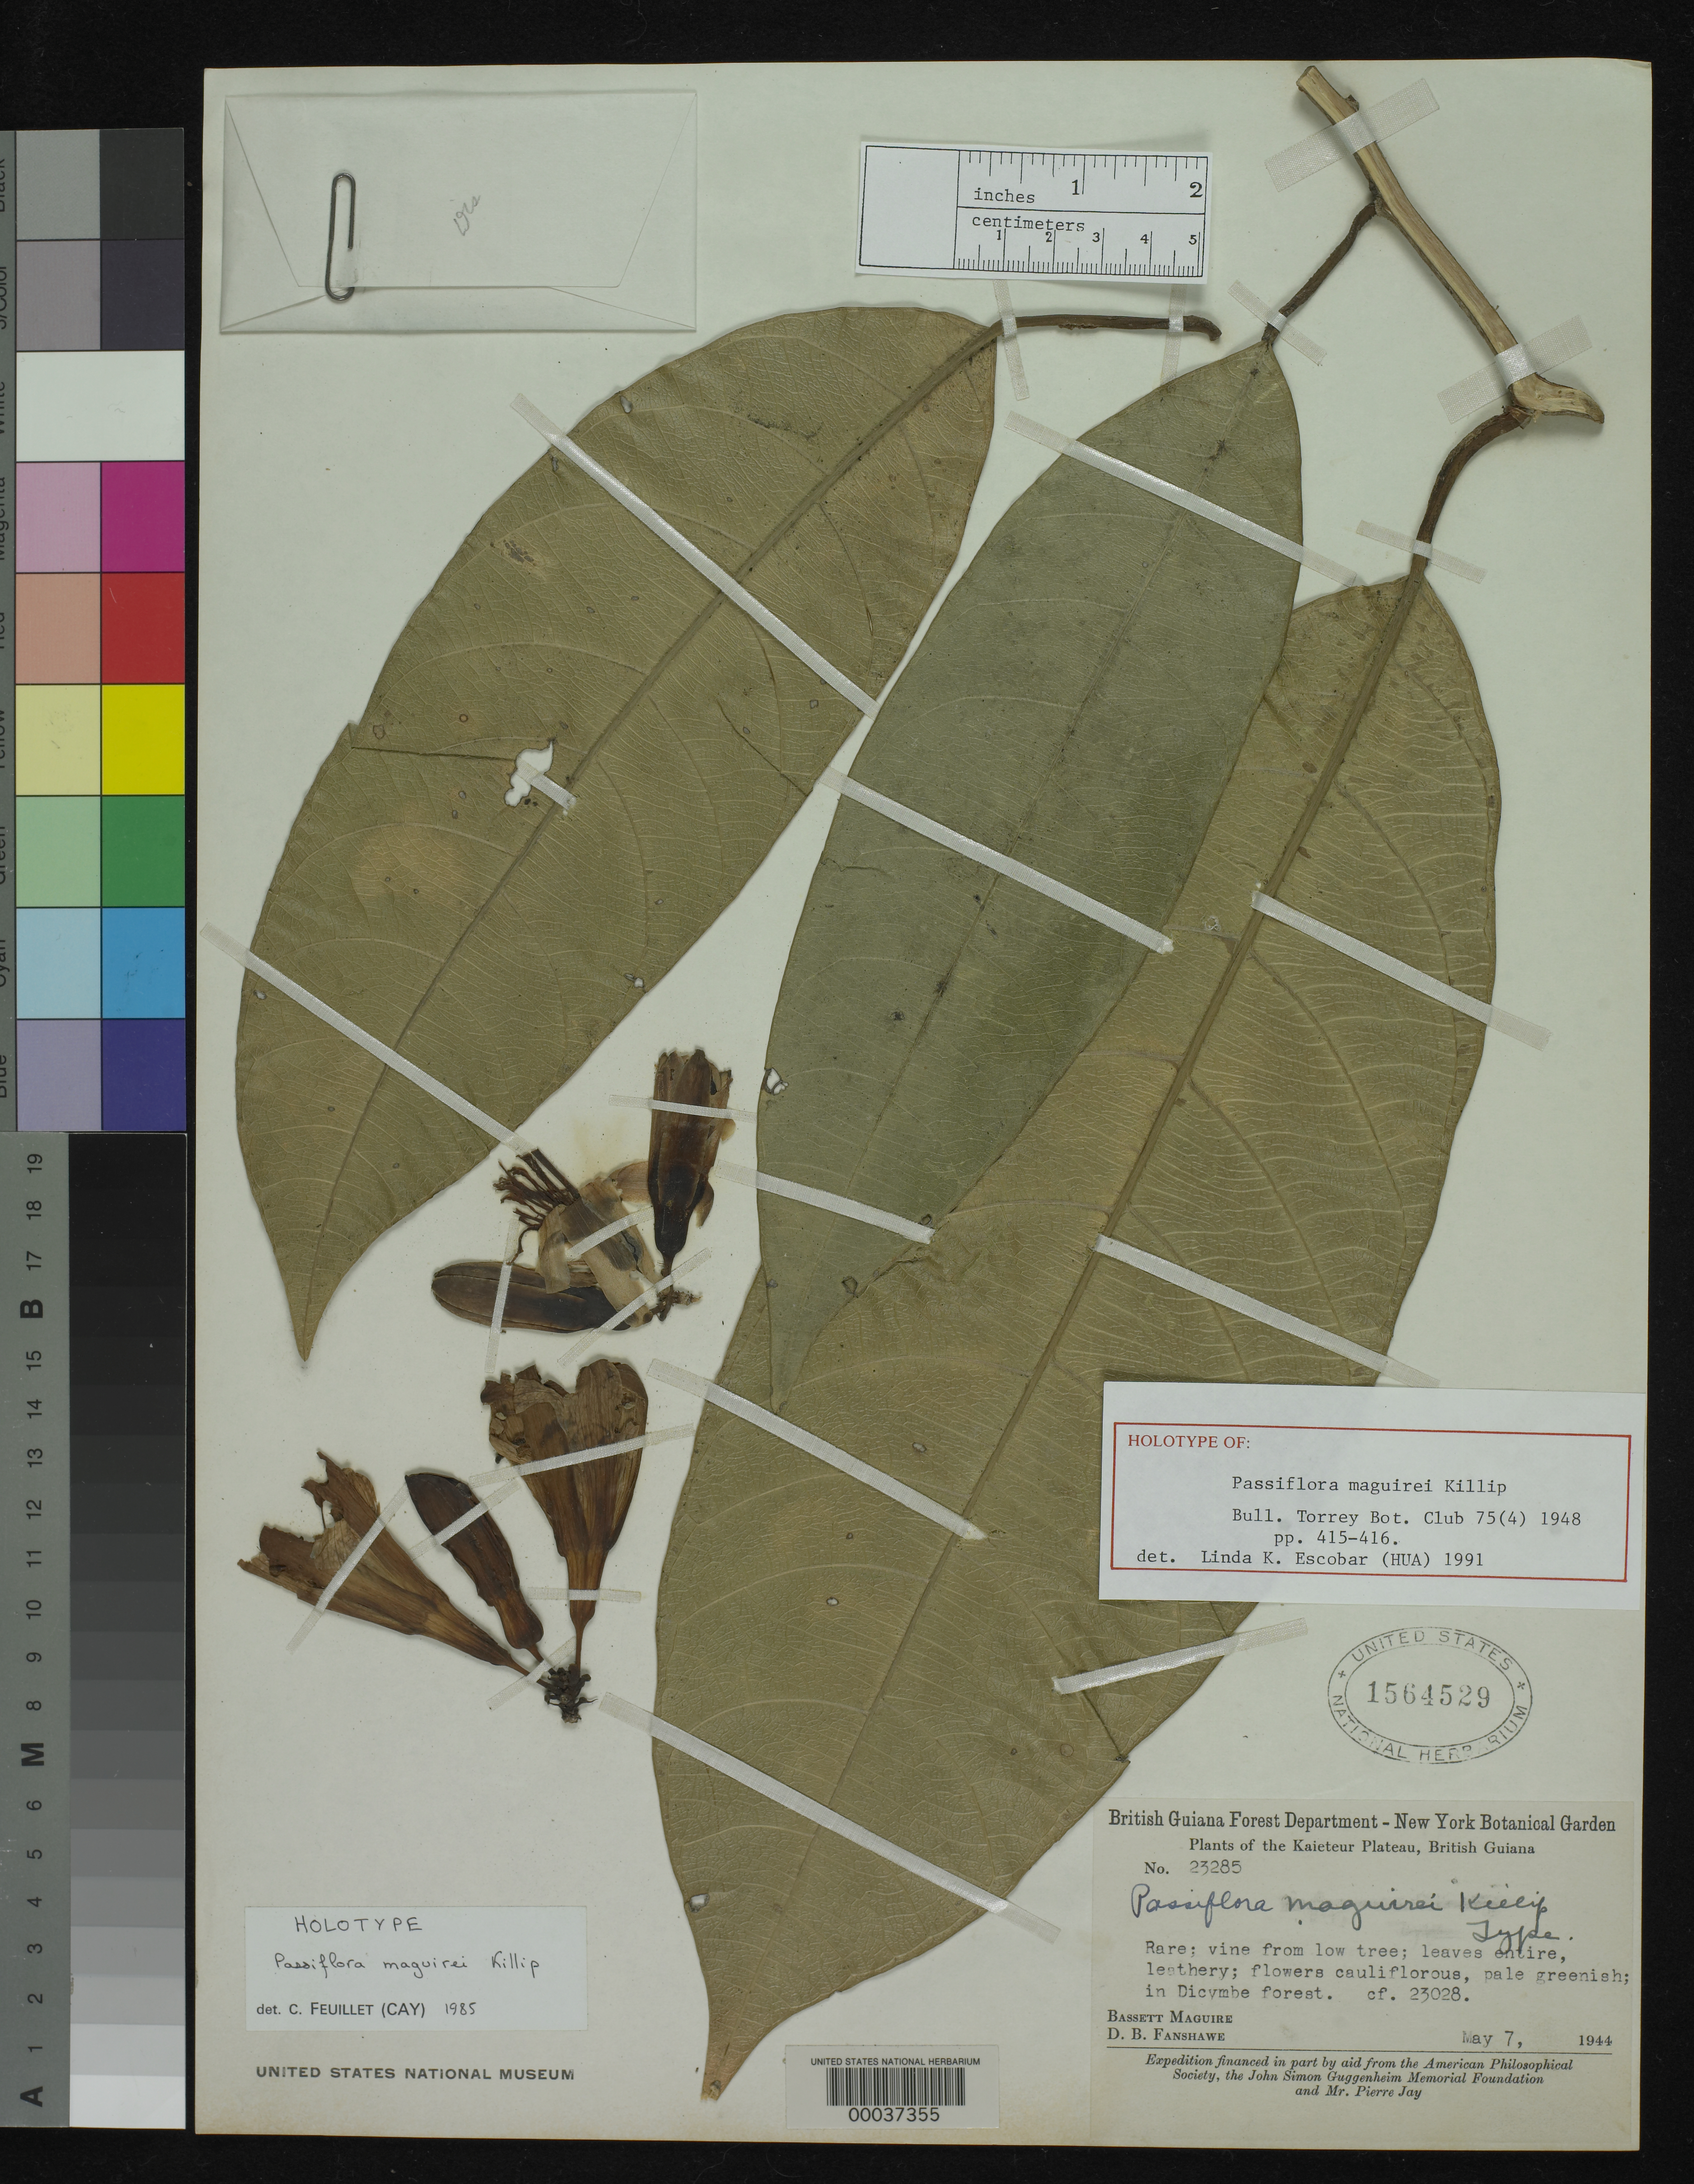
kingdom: Plantae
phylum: Tracheophyta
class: Magnoliopsida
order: Malpighiales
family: Passifloraceae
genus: Passiflora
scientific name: Passiflora maguirei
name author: Killip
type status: Holotype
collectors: B. Maguire & D. B. Fanshawe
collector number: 23285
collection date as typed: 07 May 1944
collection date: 1944-05-07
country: Guyana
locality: Kaieteur Plateau, British Guiana.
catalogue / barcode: US 1564529